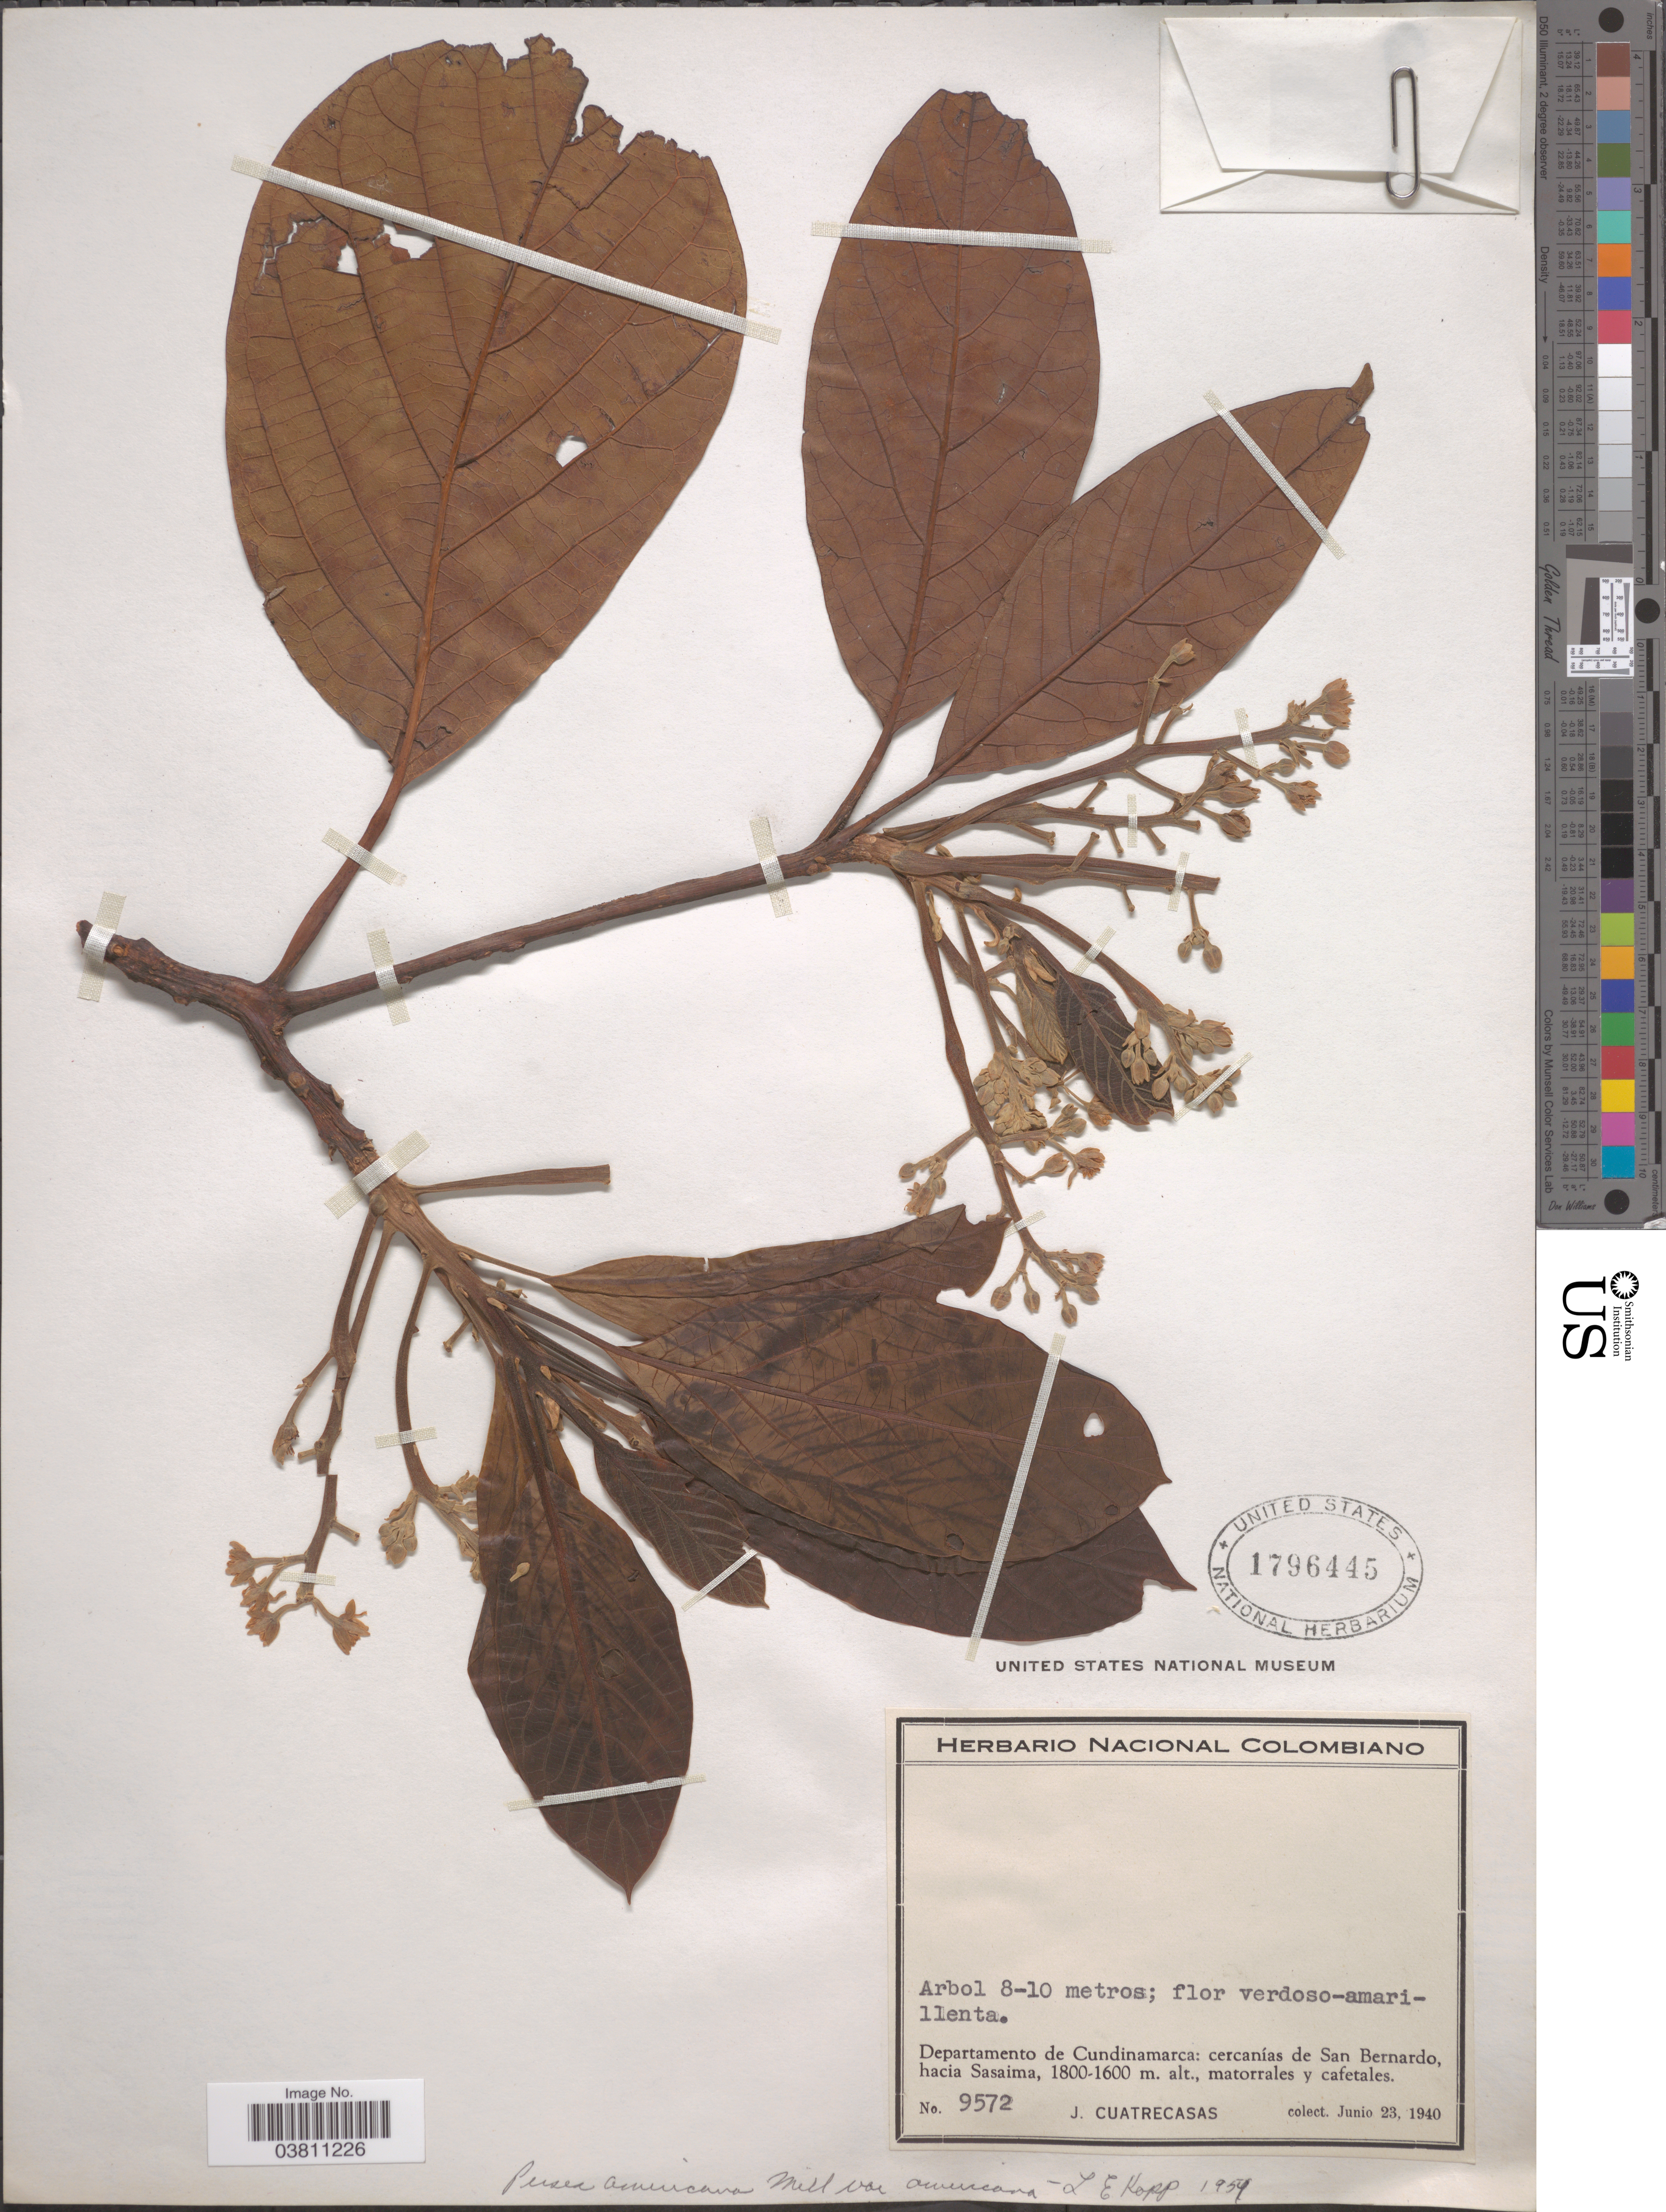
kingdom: Plantae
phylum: Tracheophyta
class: Magnoliopsida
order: Laurales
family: Lauraceae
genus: Persea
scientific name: Persea americana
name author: Mill.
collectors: J. Cuatrecasas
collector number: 9572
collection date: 1940-06-23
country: Colombia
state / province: Cundinamarca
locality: Departamento de Cundinamarca: cercanías de San Bernardo, hacia Sasaima.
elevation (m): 1600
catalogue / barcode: US 1796445